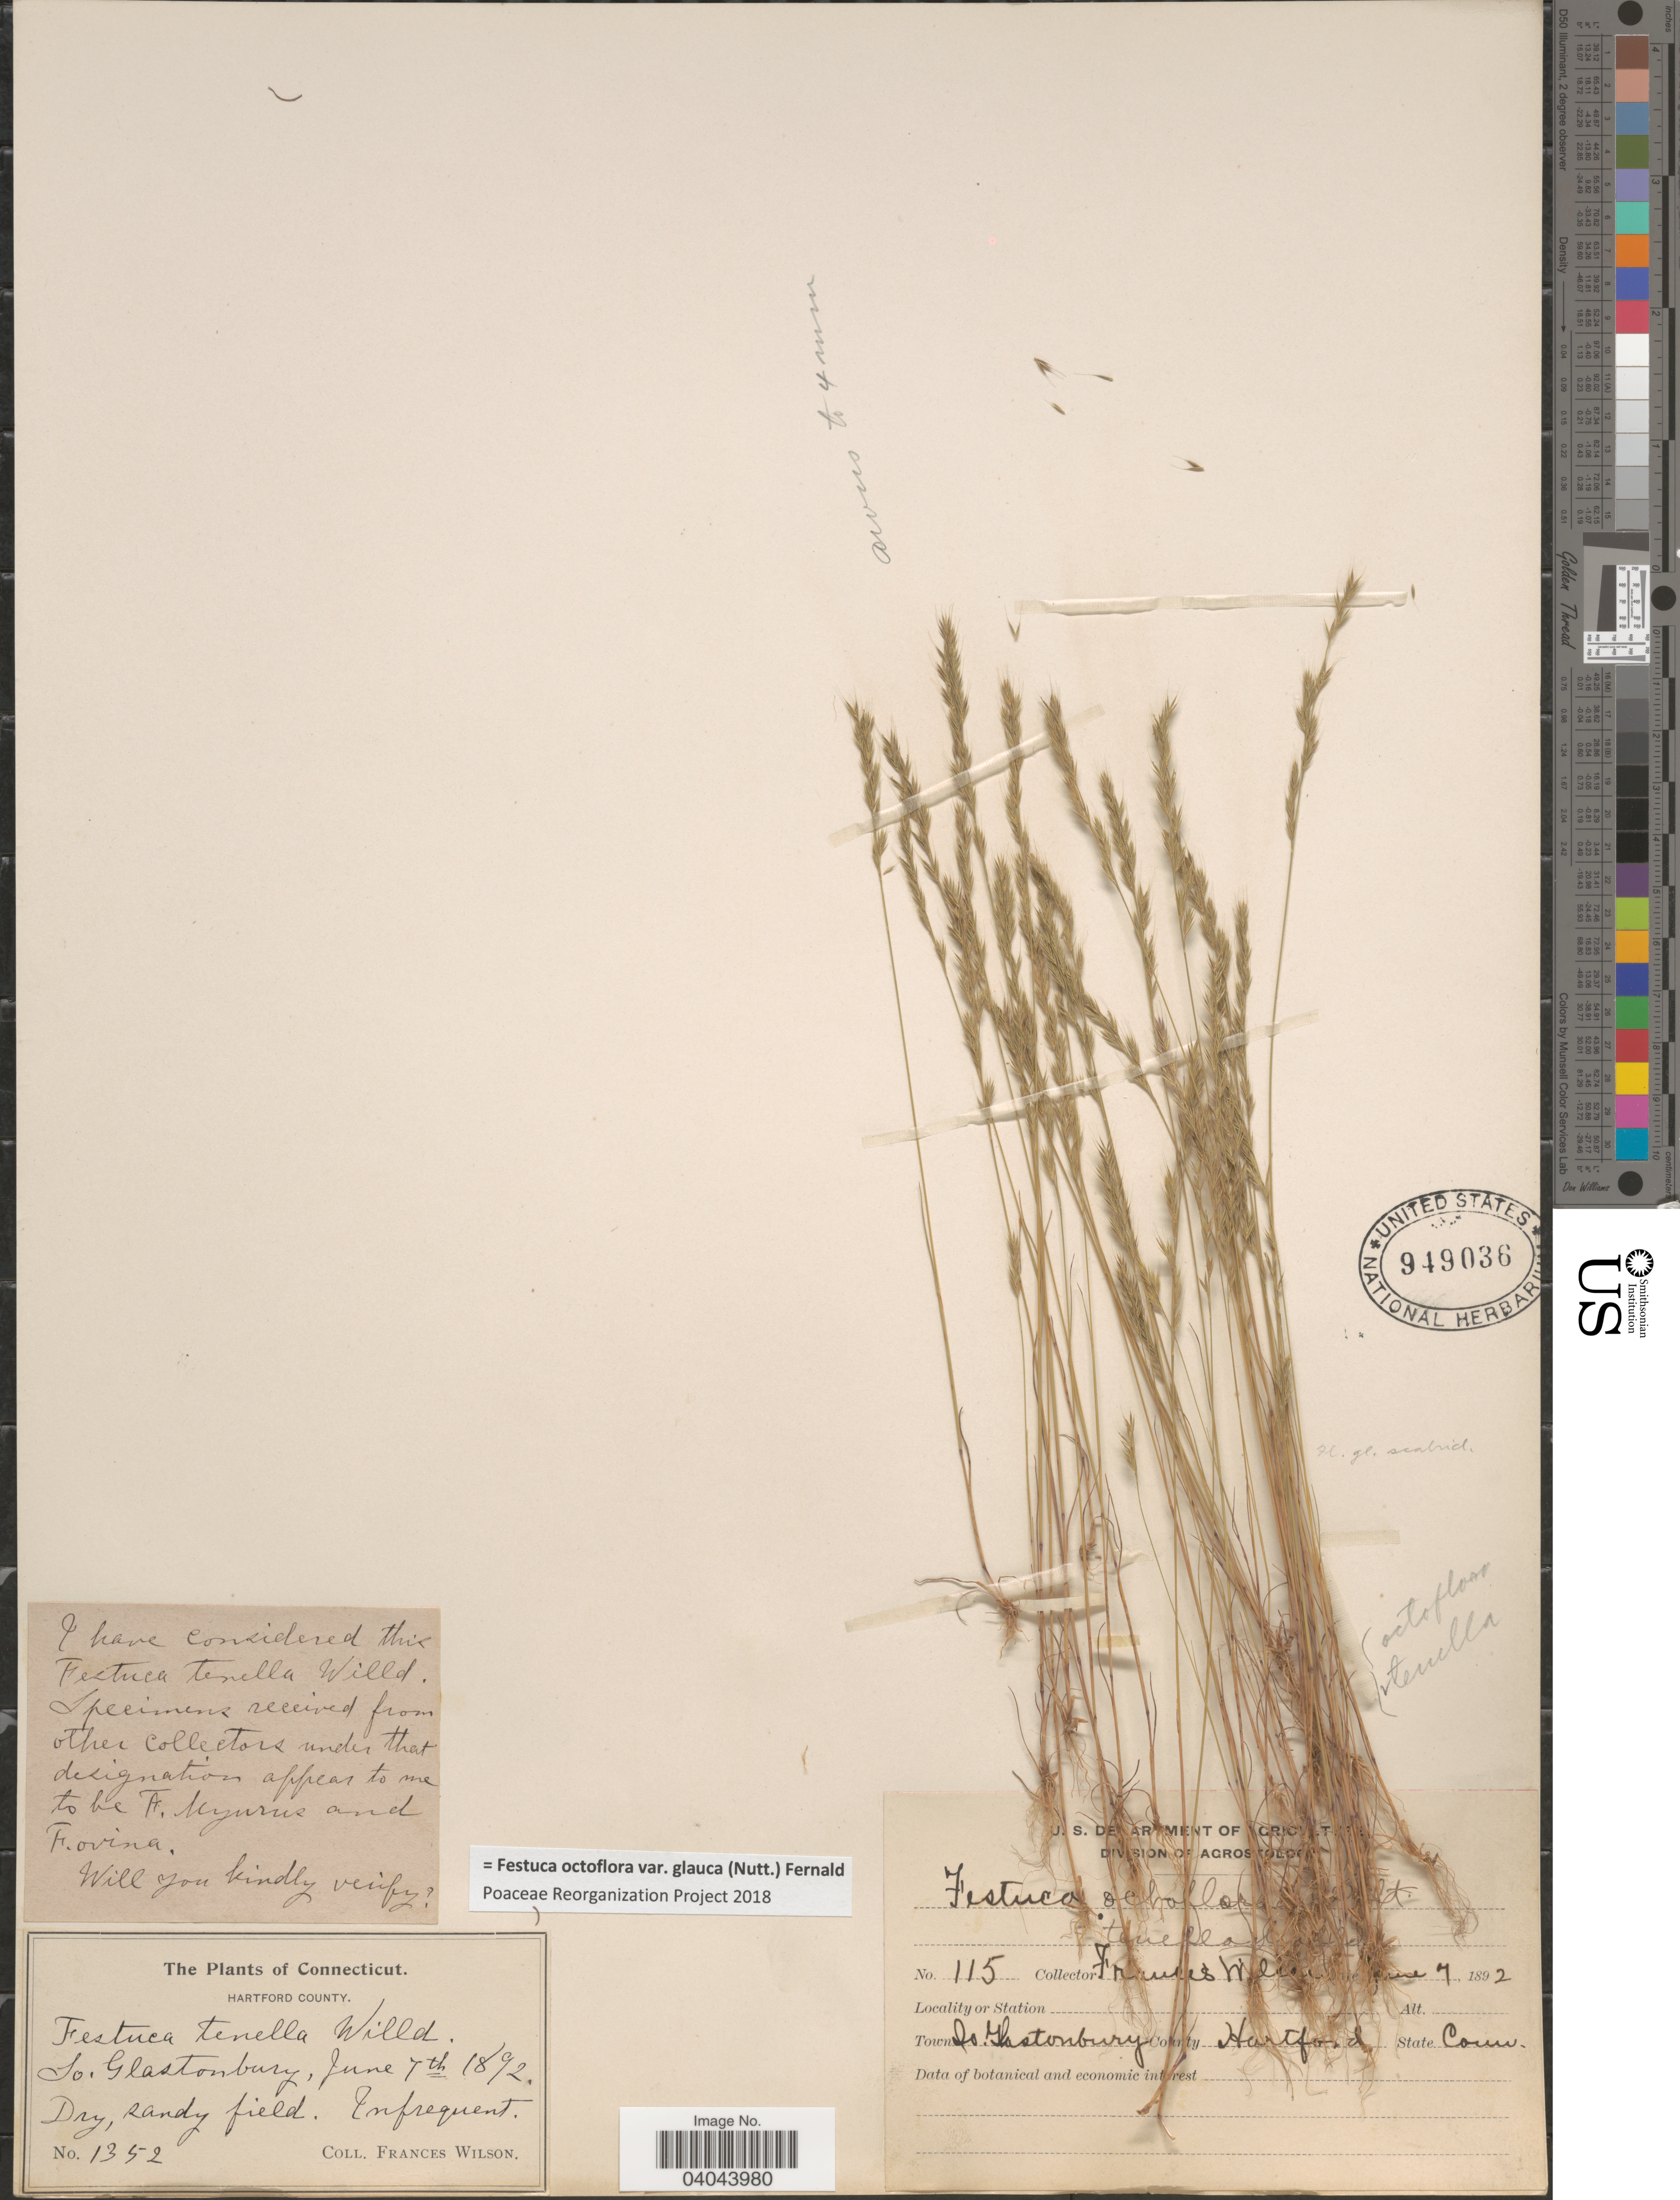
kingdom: Plantae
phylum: Tracheophyta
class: Liliopsida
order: Poales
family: Poaceae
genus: Festuca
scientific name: Festuca octoflora var. glauca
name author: (Nutt.) Fernald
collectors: F. D. Wilson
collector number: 1352/115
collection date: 1892-06-07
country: United States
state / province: Connecticut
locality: So. Glastonbury. County Hartford.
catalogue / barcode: US 949036